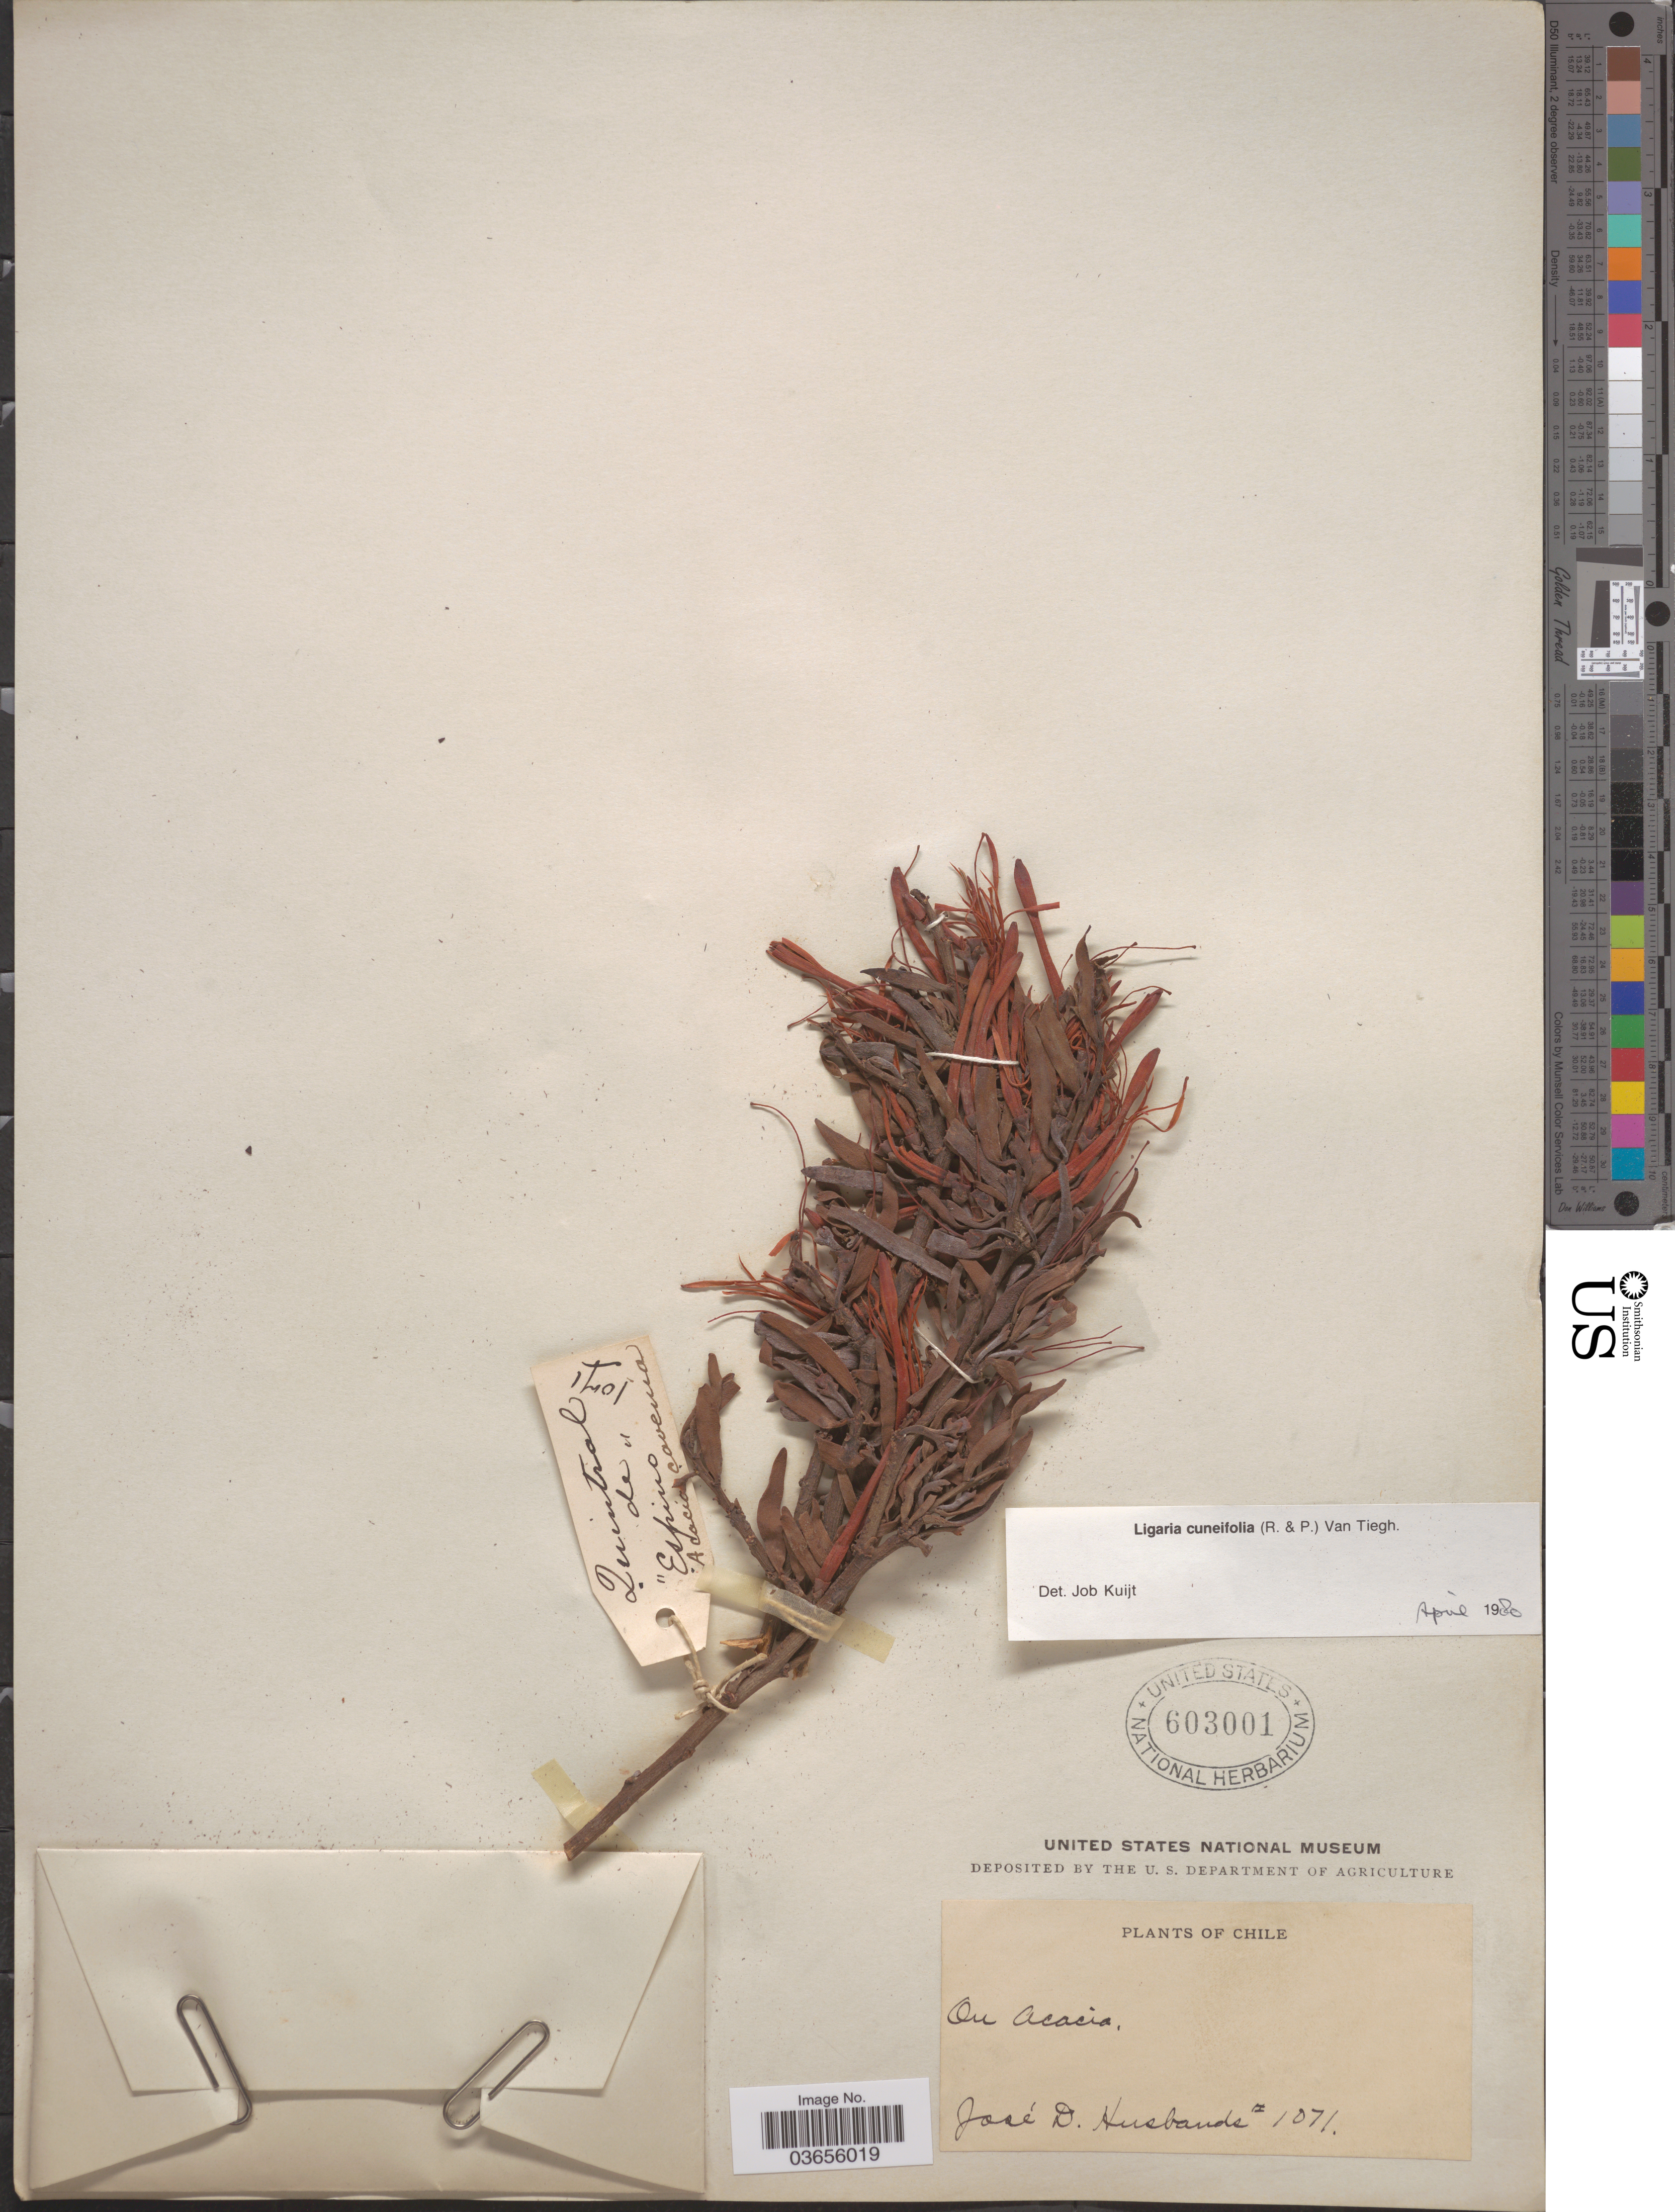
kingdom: Plantae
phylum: Tracheophyta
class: Magnoliopsida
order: Santalales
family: Loranthaceae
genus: Ligaria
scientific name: Ligaria cuneifolia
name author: (Ruiz & Pav.) Tiegh.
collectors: J. Husbands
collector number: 1071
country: Chile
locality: On Acacia.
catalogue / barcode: US 603001